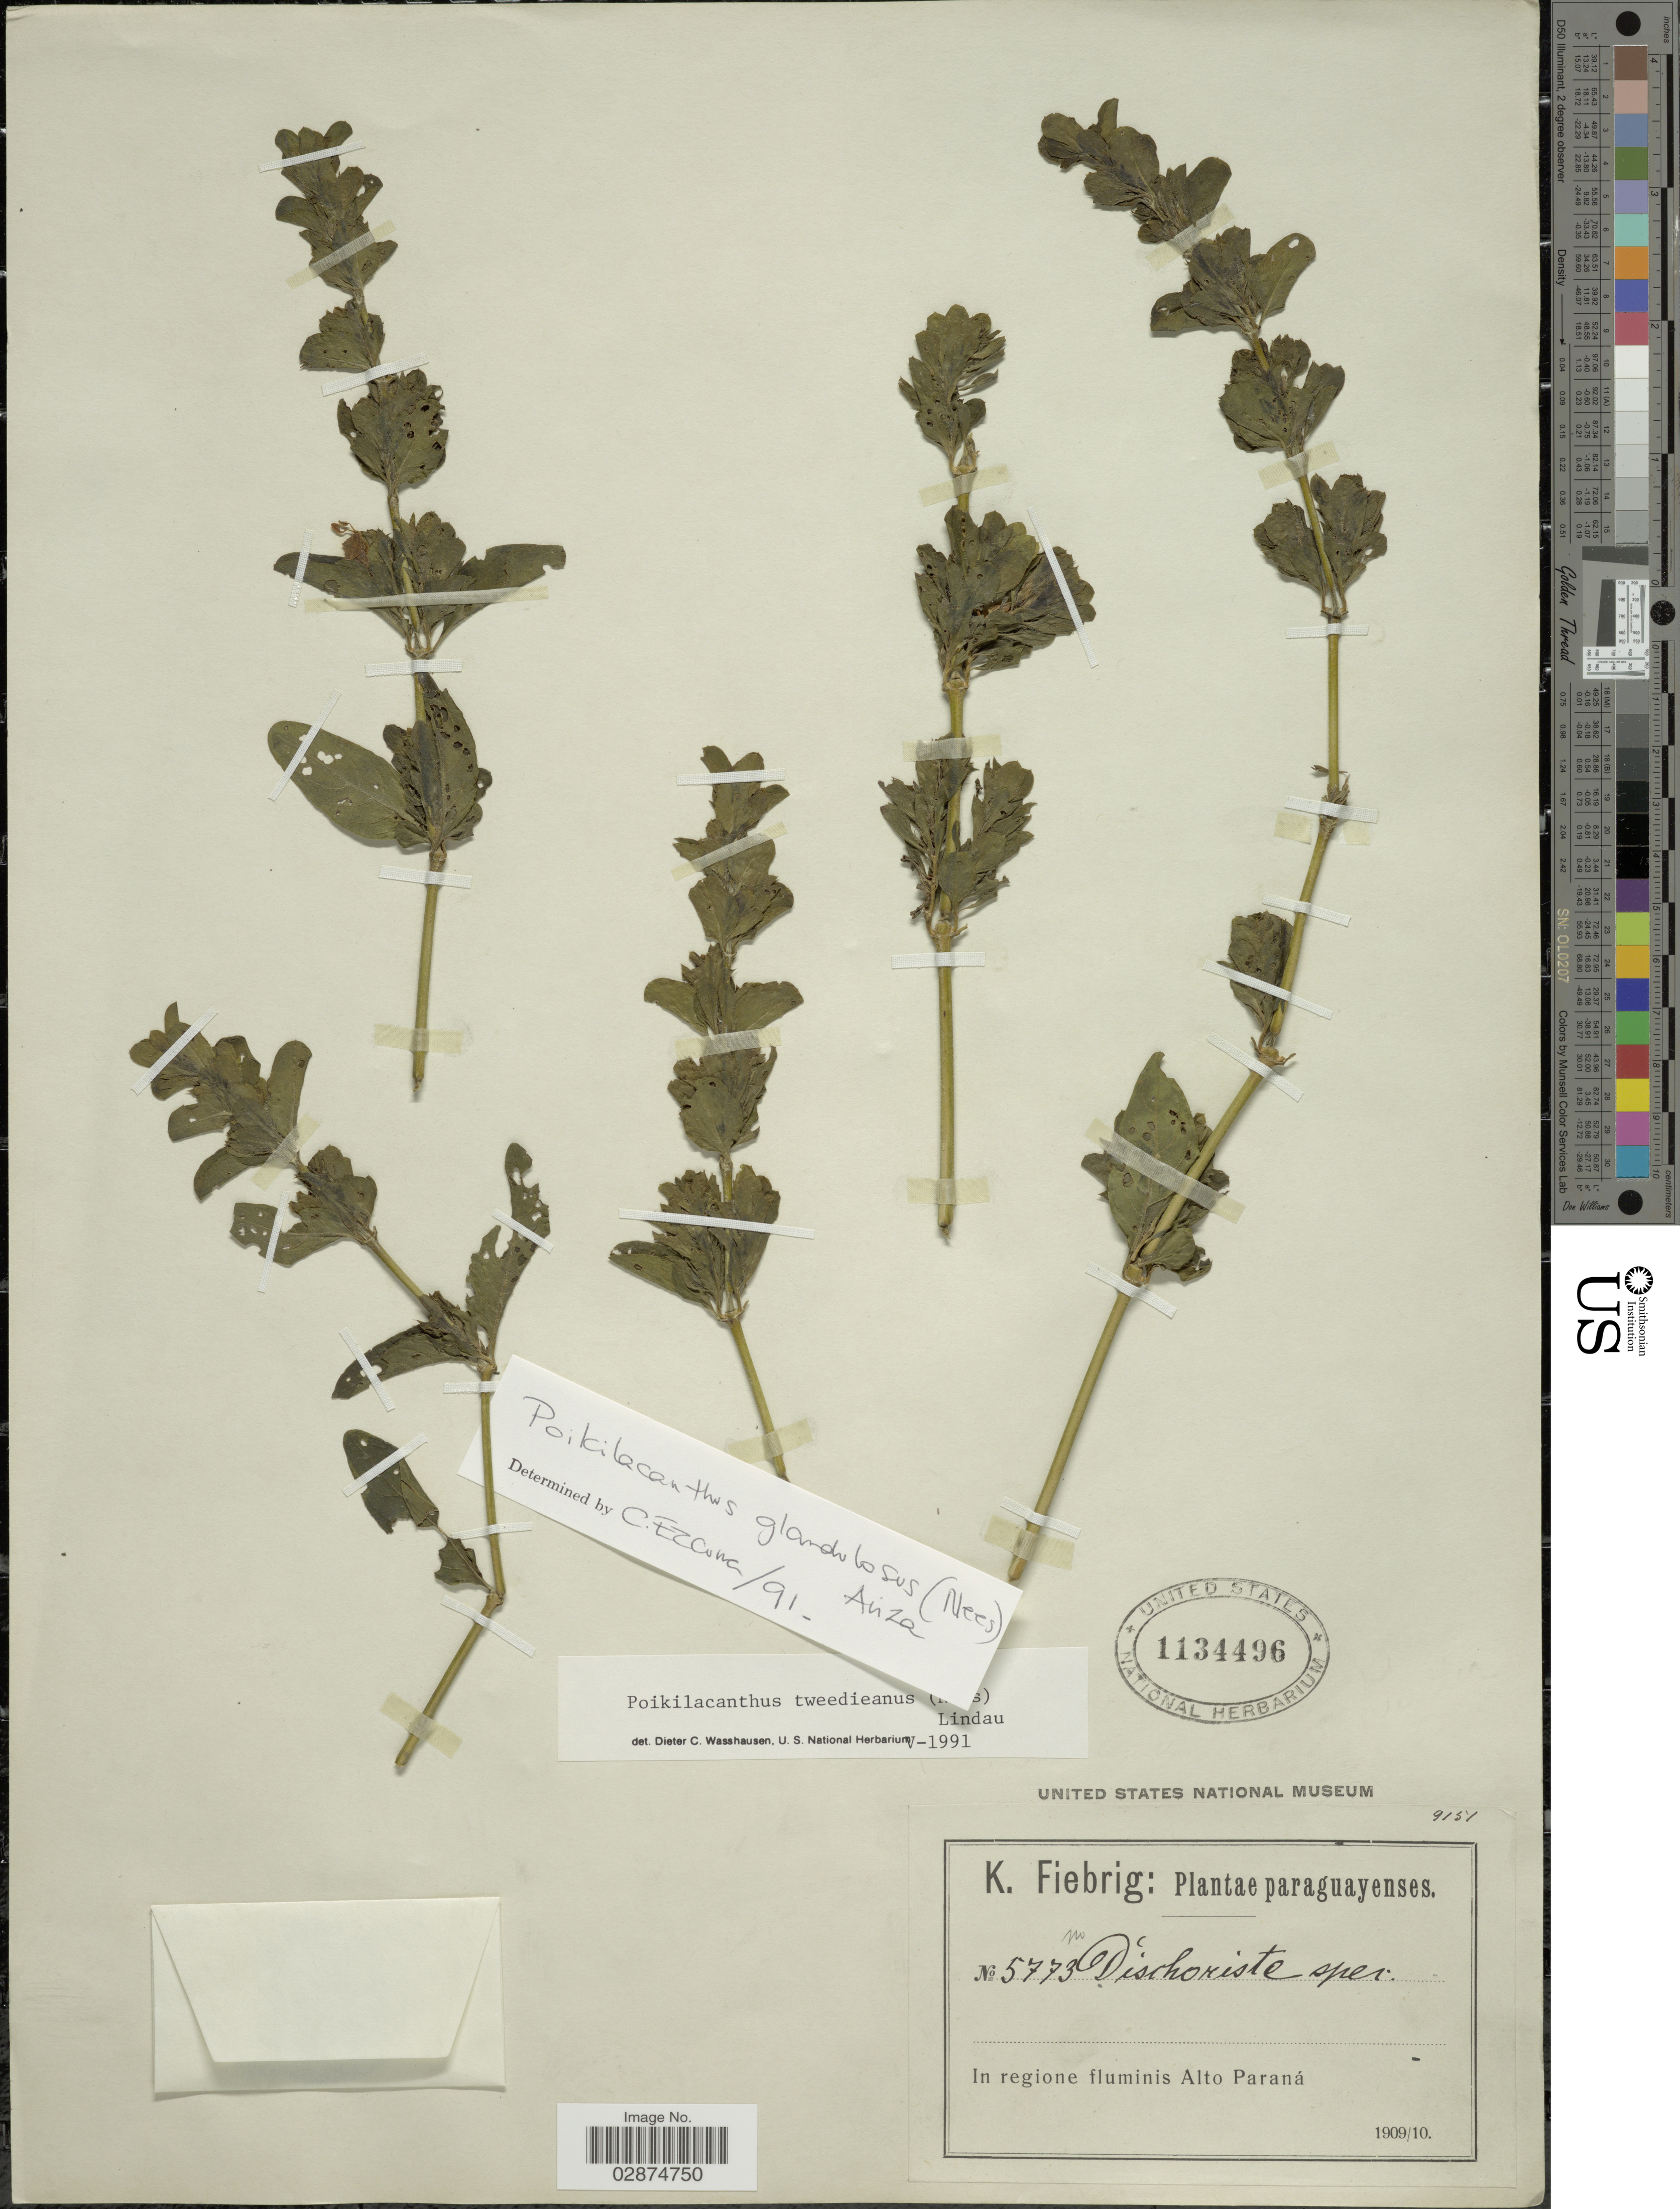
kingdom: Plantae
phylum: Tracheophyta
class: Magnoliopsida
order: Lamiales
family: Acanthaceae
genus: Poikilacanthus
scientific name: Poikilacanthus glandulosus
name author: (Nees) Ariza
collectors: K. Fiebrig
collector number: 5773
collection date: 1909/1910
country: Paraguay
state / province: Alto Parana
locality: In regione fluminis Alto Paraná.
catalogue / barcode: US 1134496